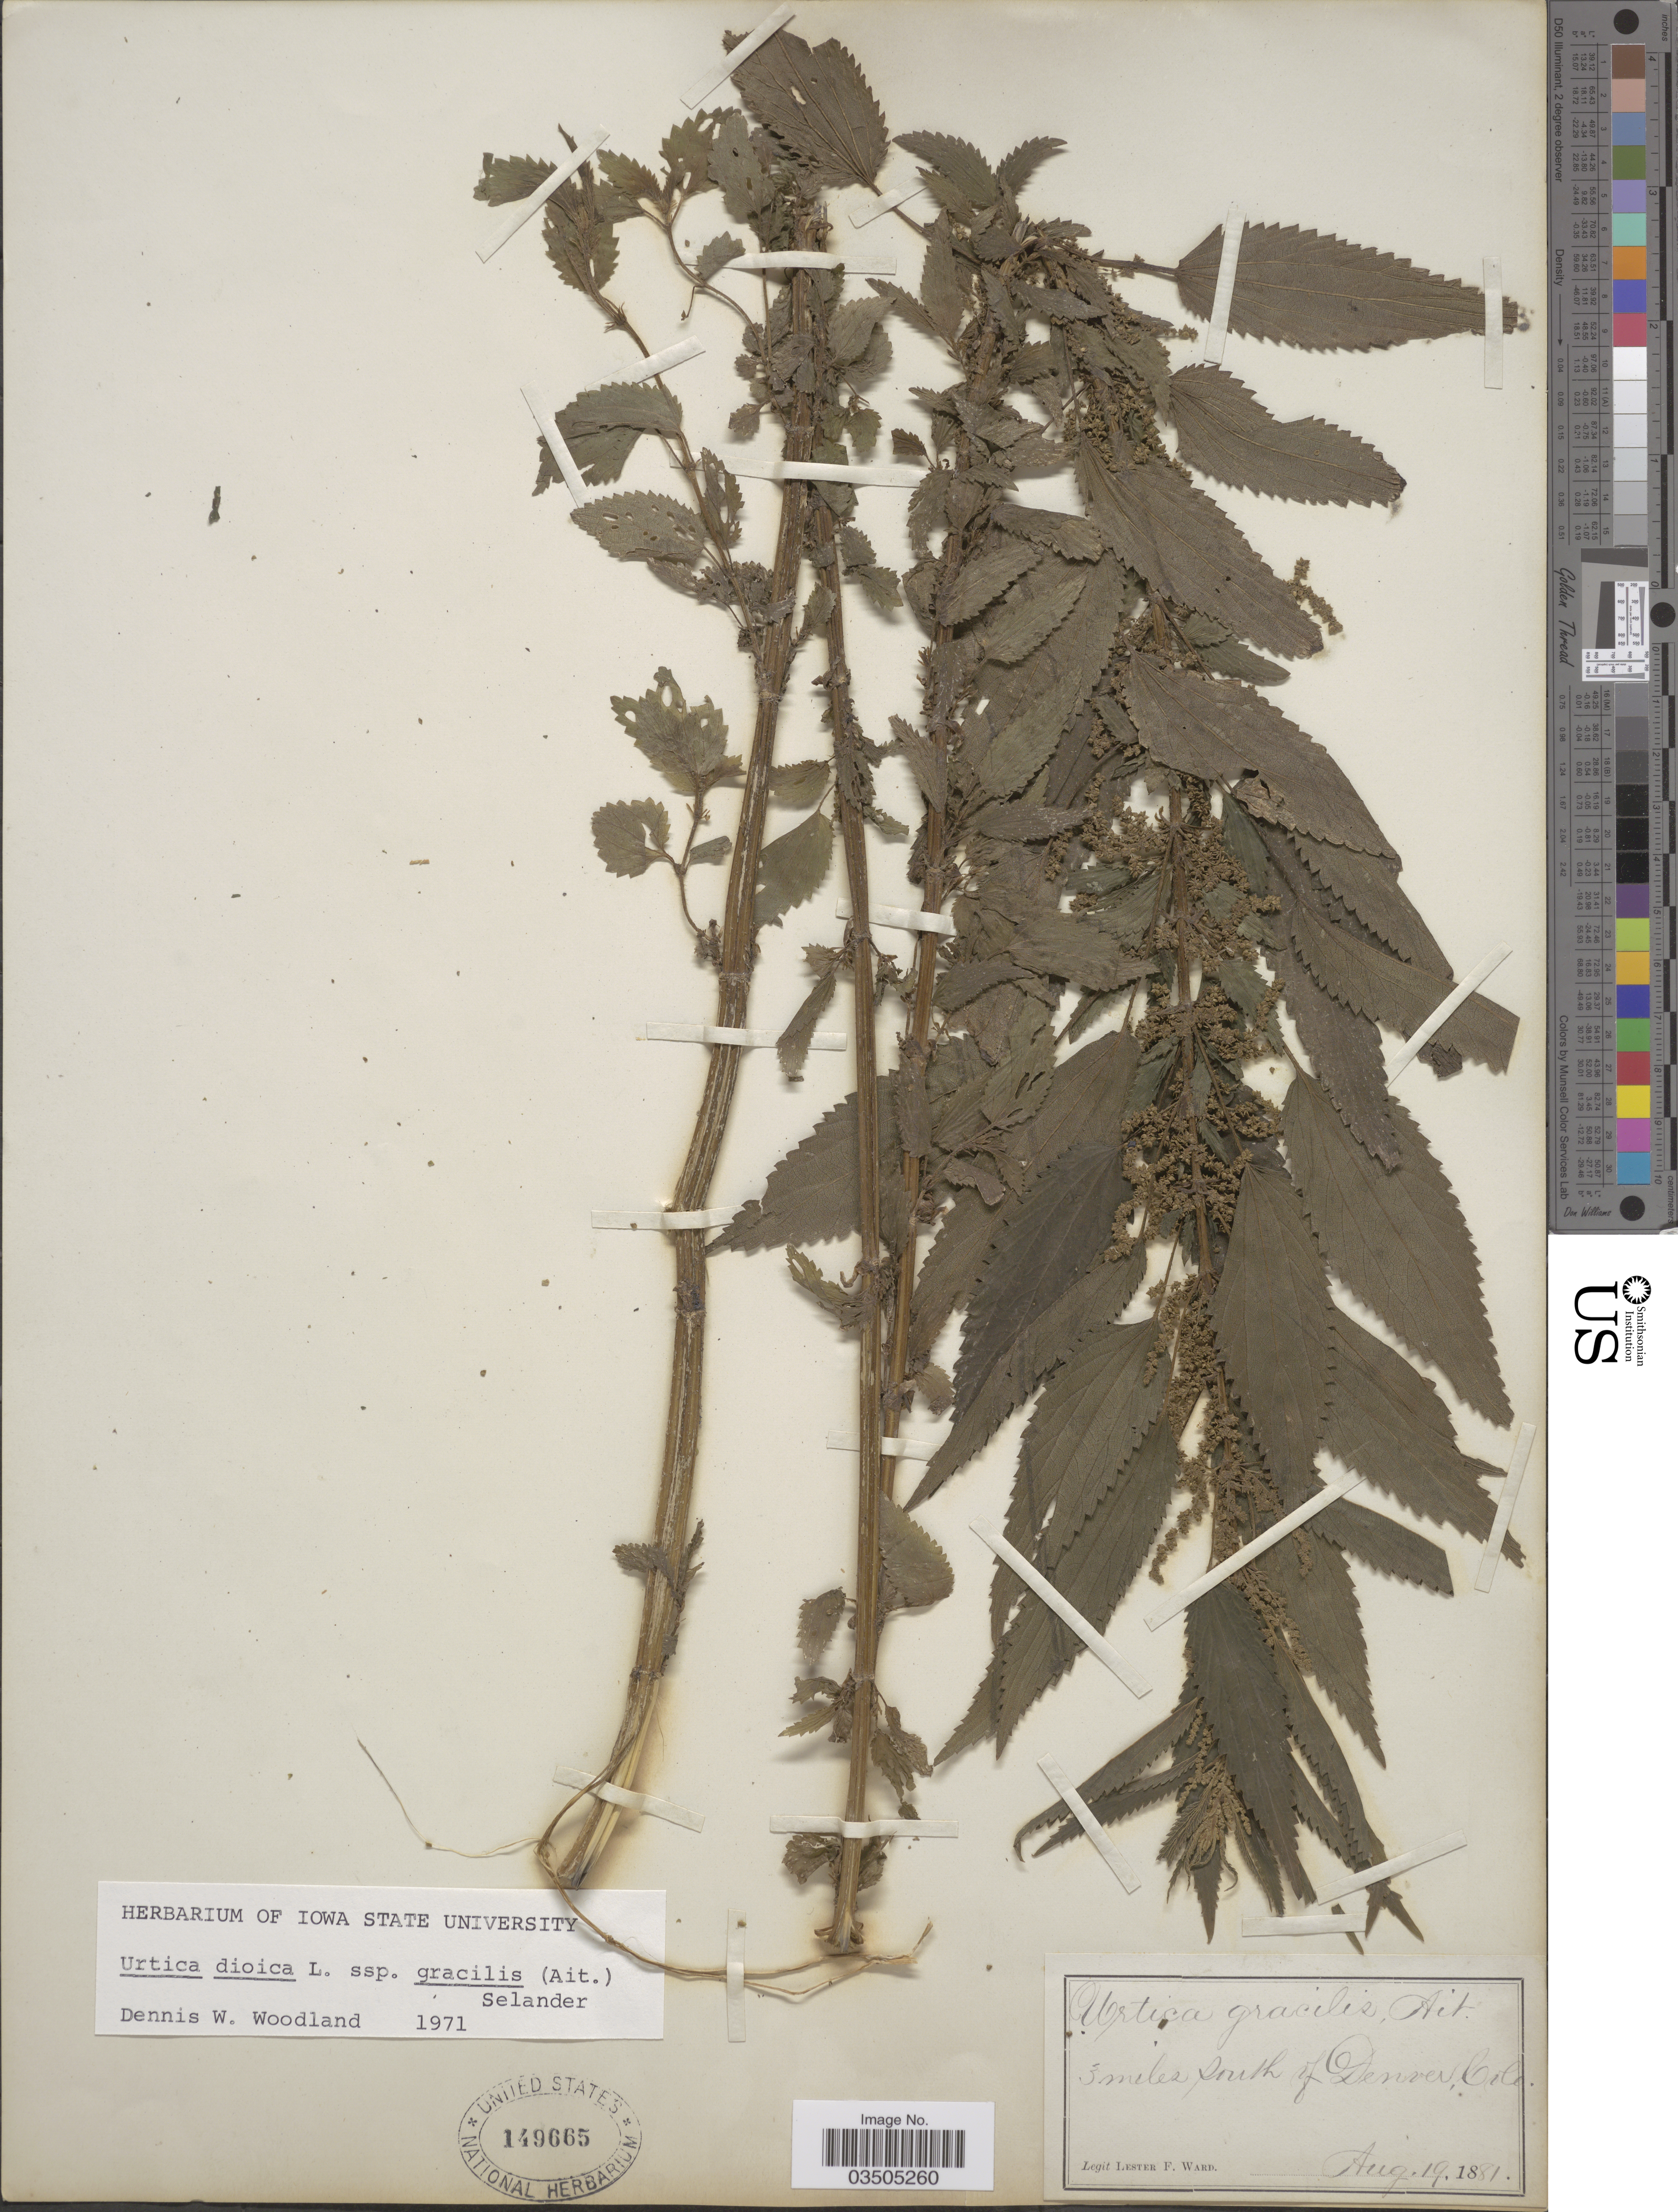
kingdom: Plantae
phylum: Tracheophyta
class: Magnoliopsida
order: Rosales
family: Urticaceae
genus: Urtica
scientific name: Urtica dioica subsp. gracilis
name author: L.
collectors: L. F. Ward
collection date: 1881-08-19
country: United States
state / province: Colorado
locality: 3 miles south of Denver.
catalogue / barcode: US 149665